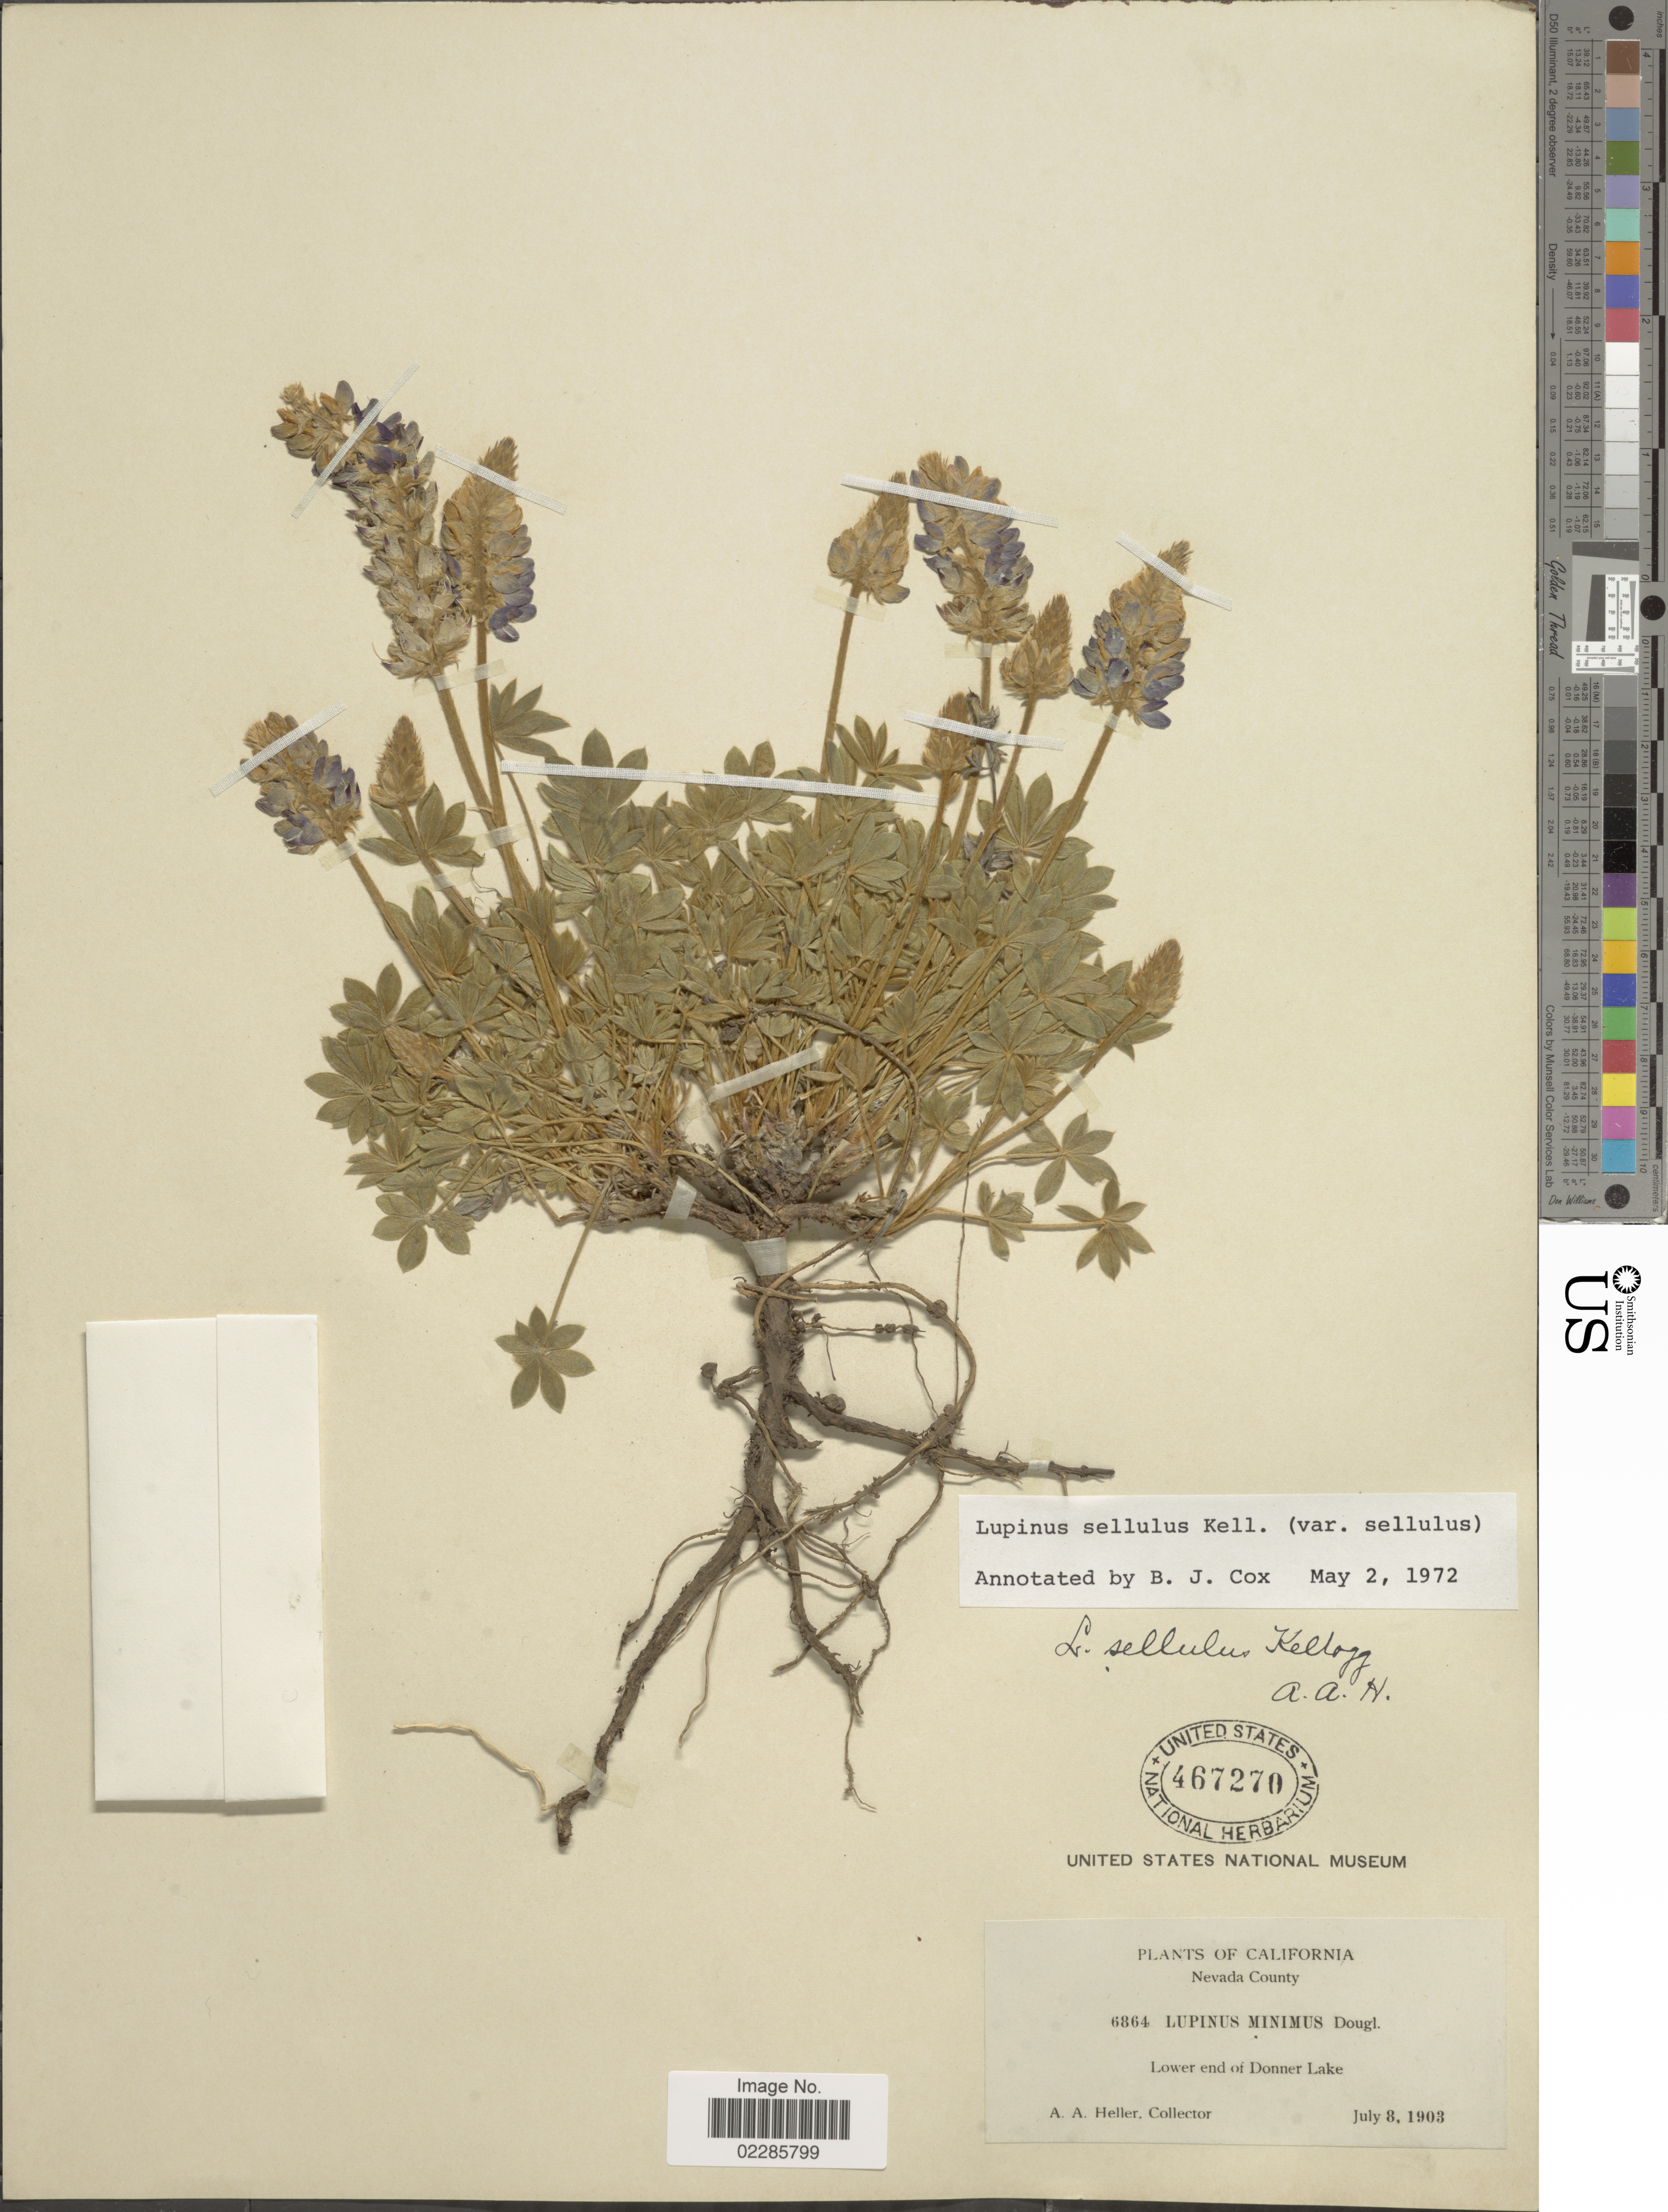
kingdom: Plantae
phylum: Tracheophyta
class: Magnoliopsida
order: Fabales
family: Fabaceae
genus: Lupinus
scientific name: Lupinus sellulus var. sellulus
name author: Kellogg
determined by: Cox, B. J.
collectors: A. A. Heller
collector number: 6864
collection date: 1903-07-08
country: United States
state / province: Nevada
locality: California, Lower end of Donner Lake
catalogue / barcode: US 467270